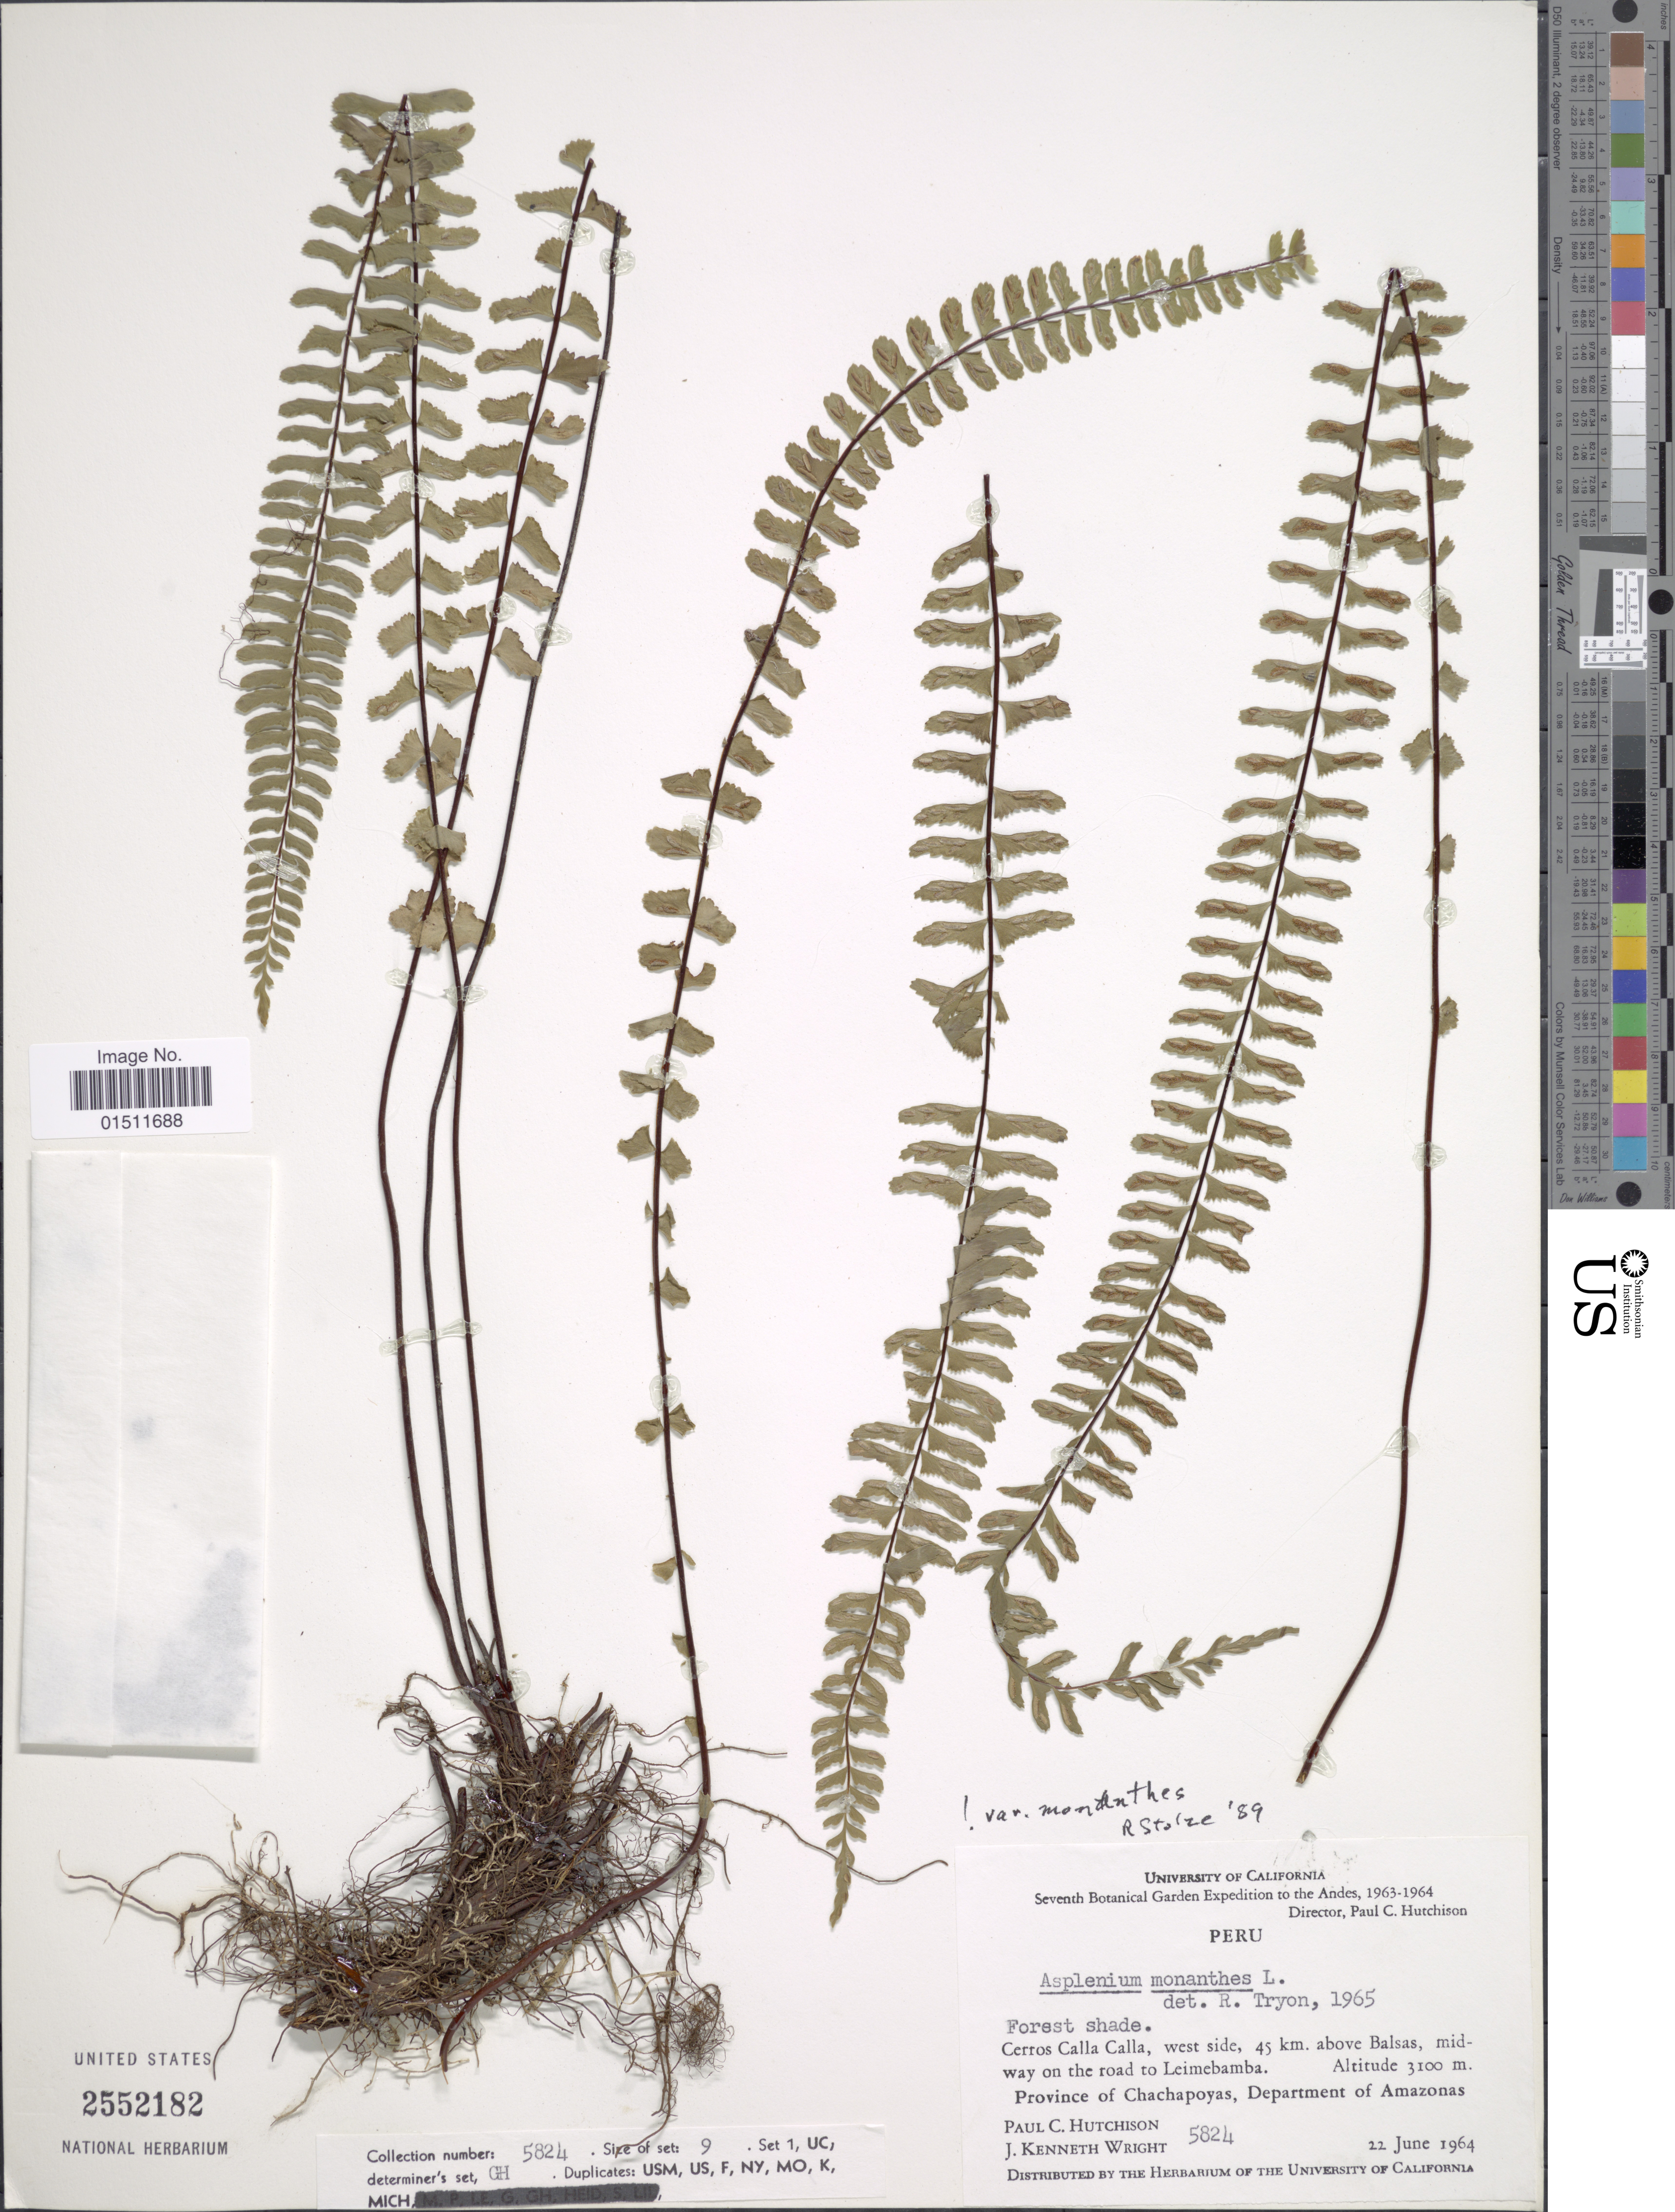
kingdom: Plantae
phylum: Tracheophyta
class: Polypodiopsida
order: Polypodiales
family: Aspleniaceae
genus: Asplenium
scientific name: Asplenium monanthes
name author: L.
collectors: P. C. Hutchison & J. K. Wright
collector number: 5824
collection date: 1964-06-22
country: Peru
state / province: Amazonas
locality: Cerros Calla Calla, west side, 45 km above Balsas, midway on the road to Leimebamba, Province of Chachapoyas, Department of Amazonas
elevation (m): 3100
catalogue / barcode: US 2552182